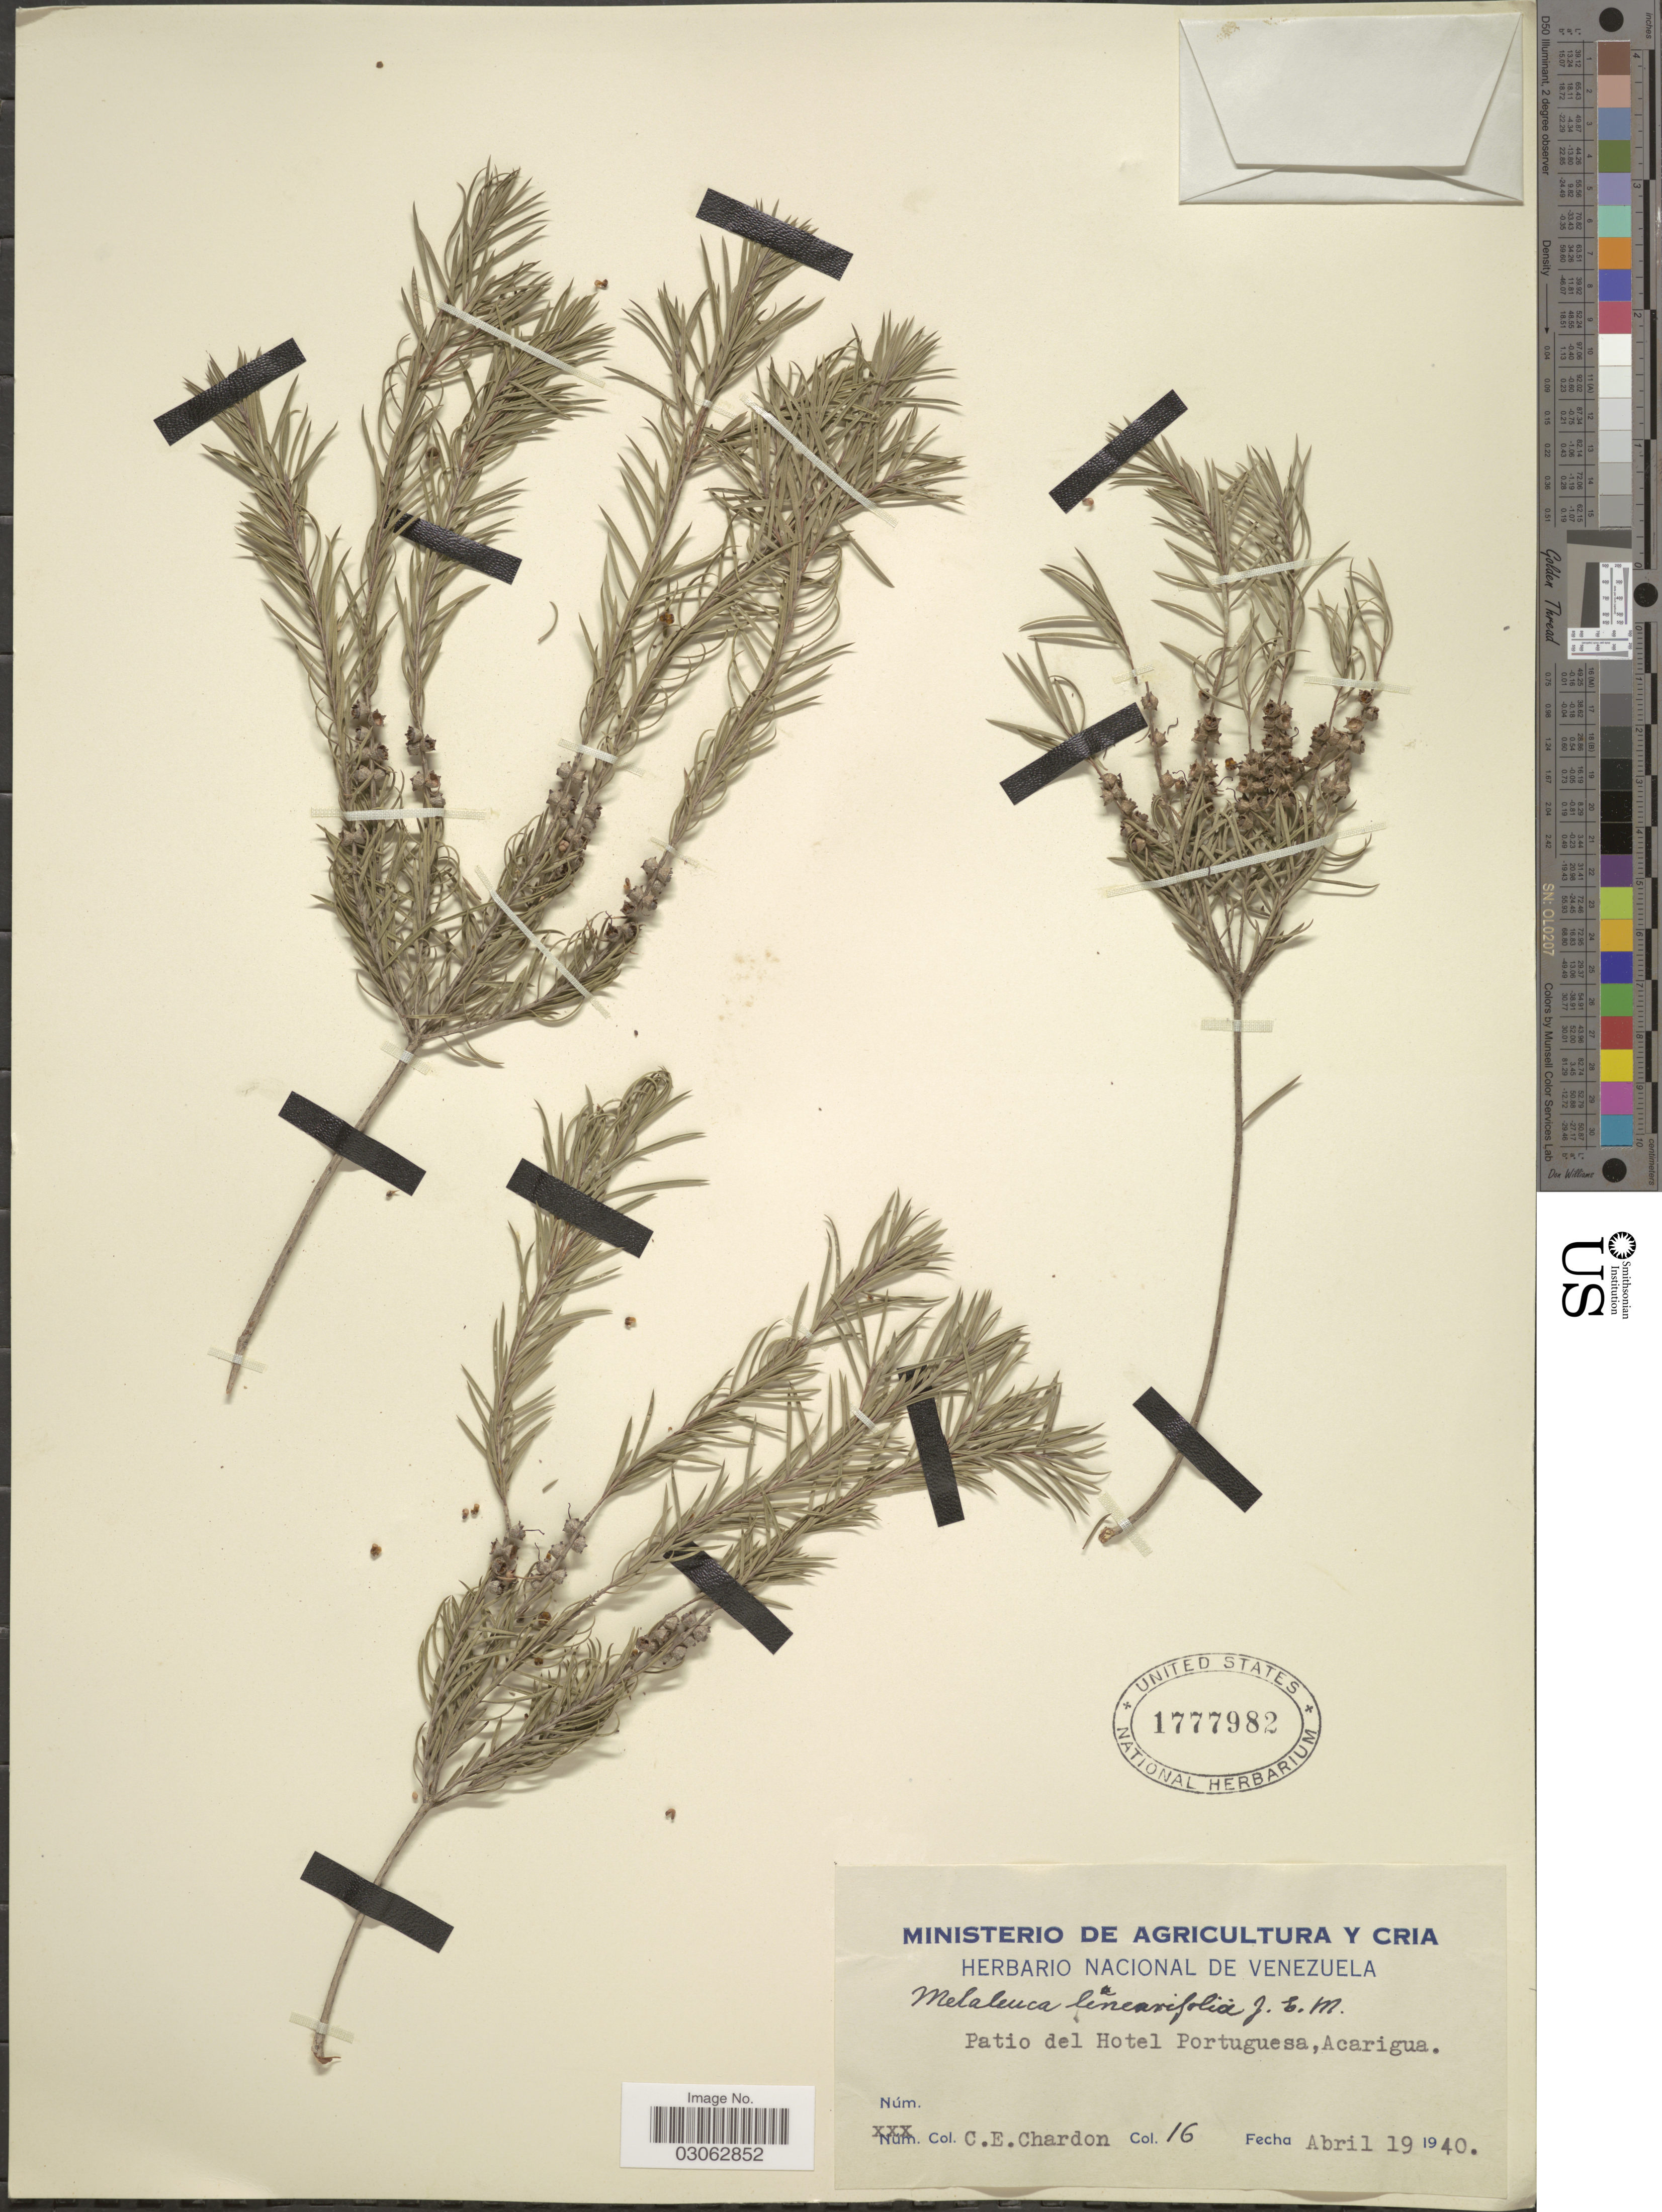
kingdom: Plantae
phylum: Tracheophyta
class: Magnoliopsida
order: Myrtales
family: Myrtaceae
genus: Melaleuca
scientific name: Melaleuca linariifolia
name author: Sm.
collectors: C. E. Chardón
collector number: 16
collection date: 1940-04-19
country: Venezuela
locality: Patio del Hotel Portuguesa, Acarigua.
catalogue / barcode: US 1777982